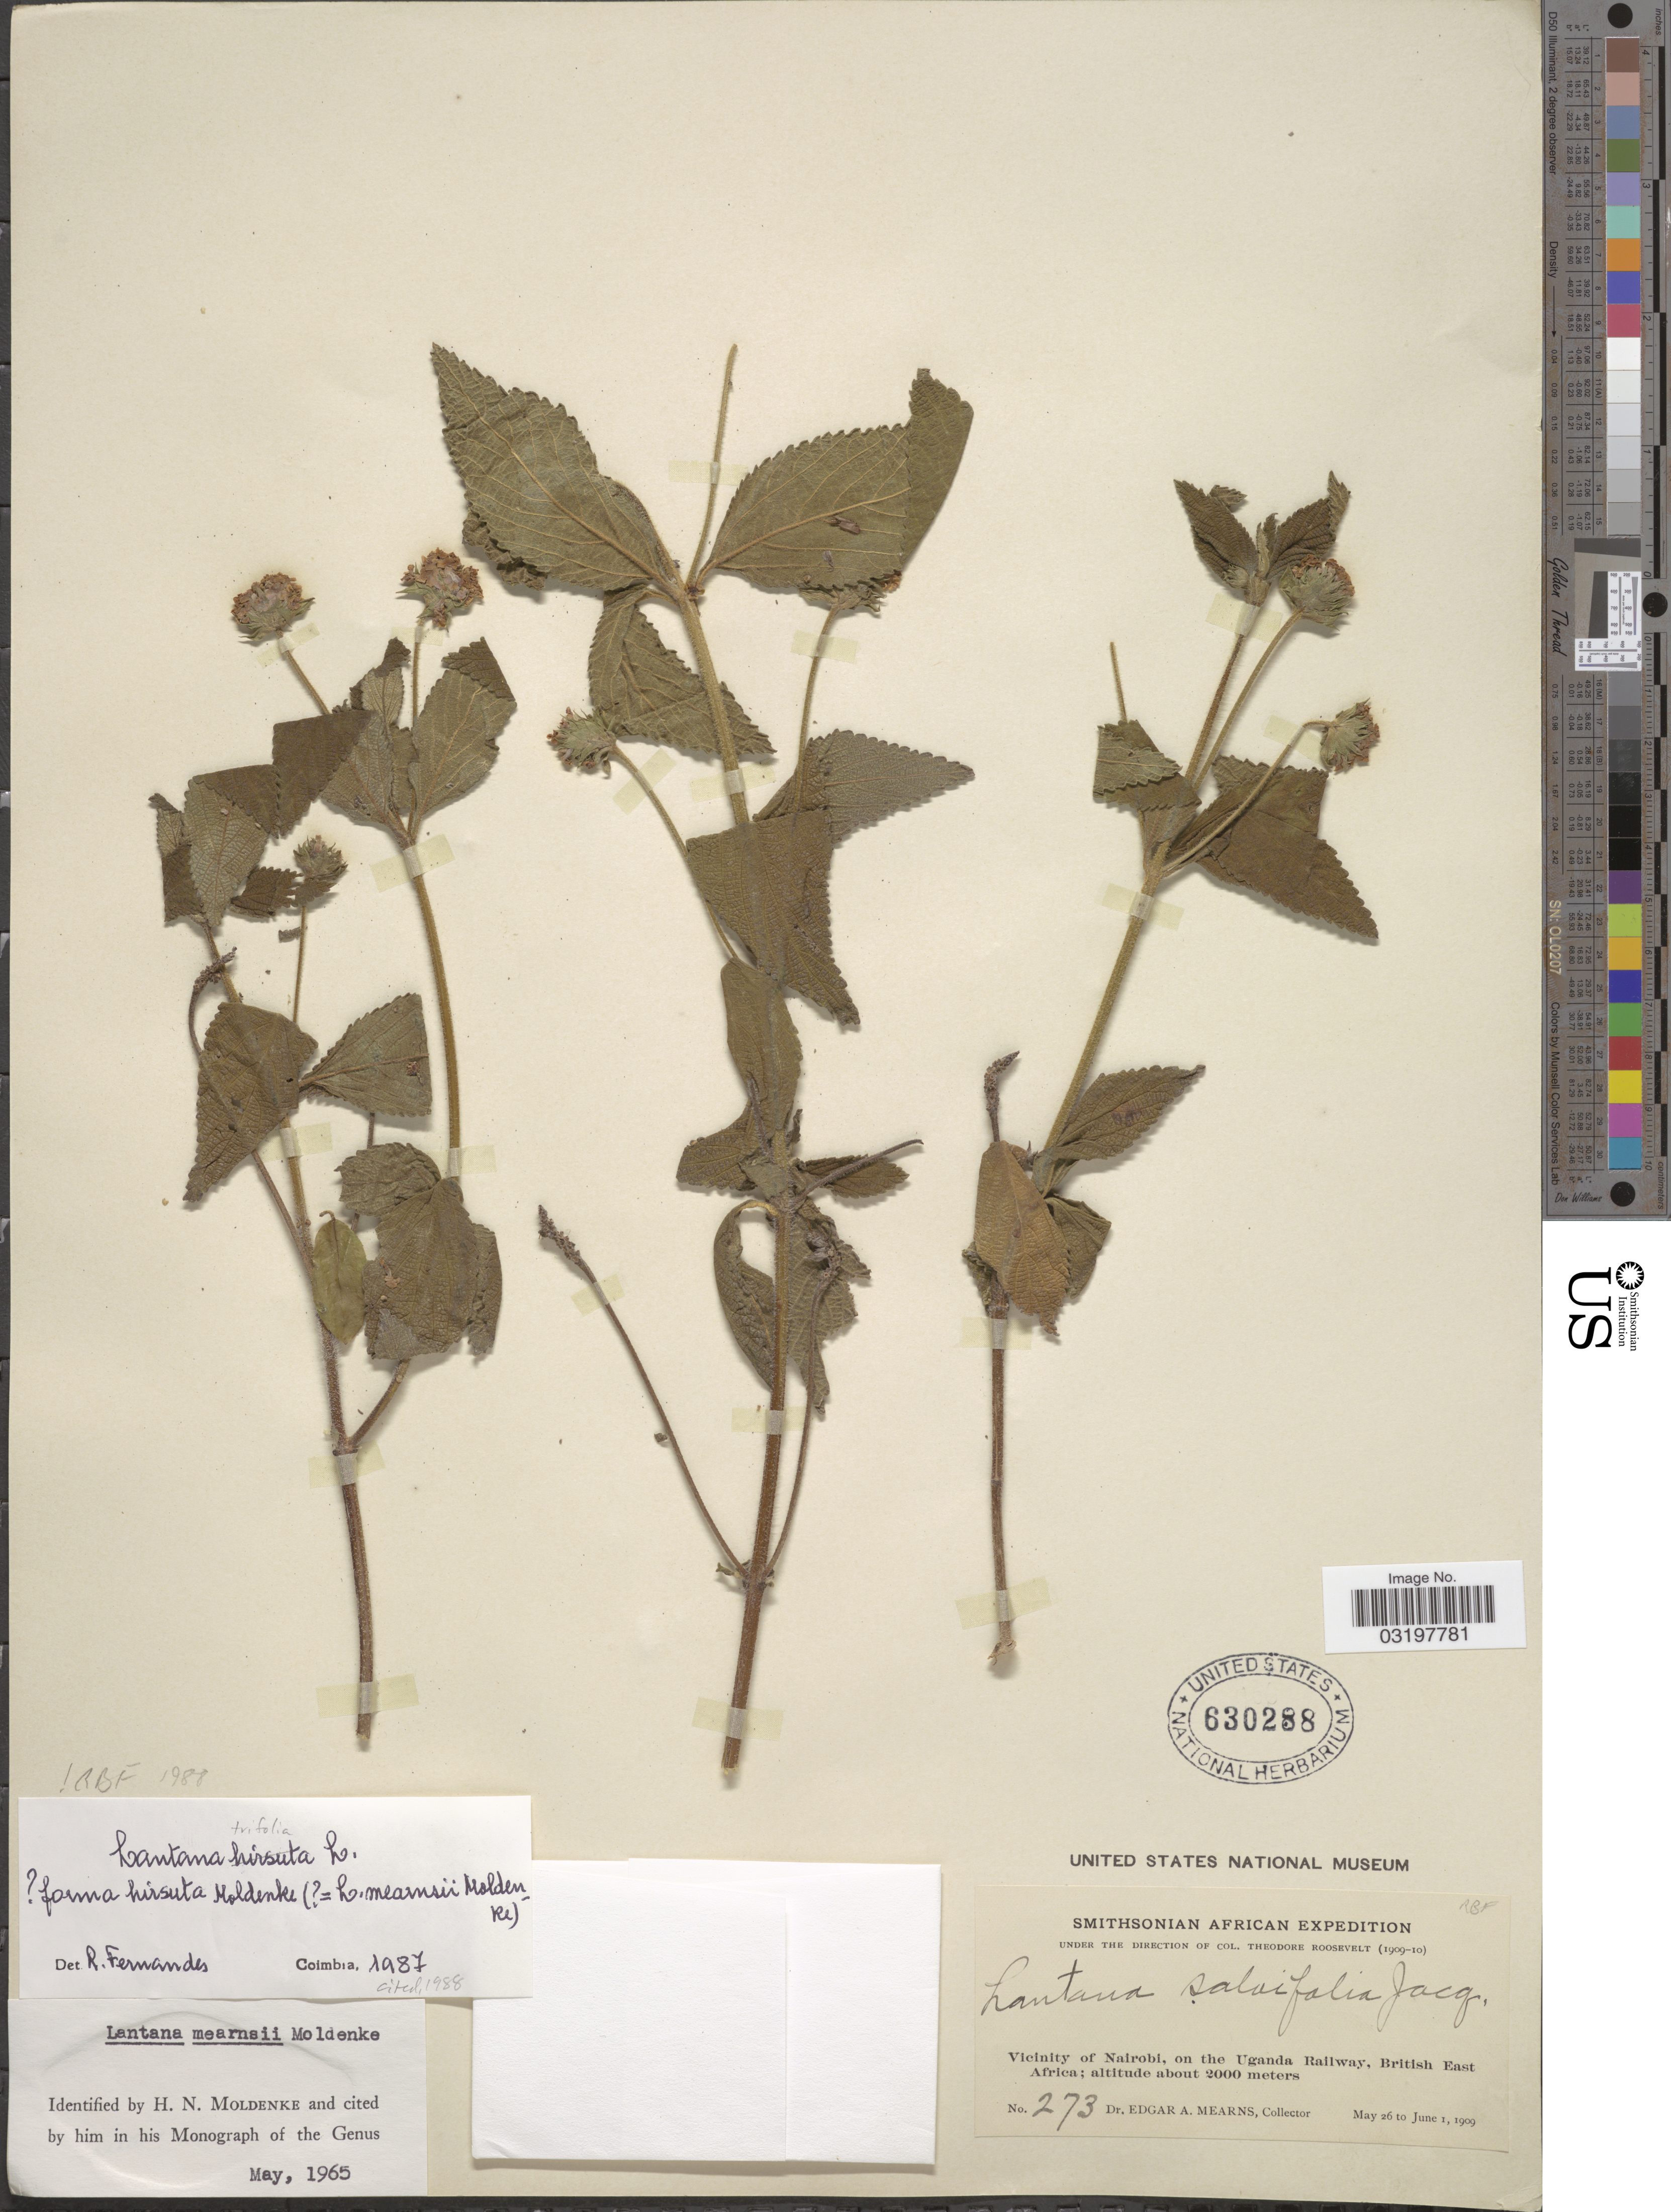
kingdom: Plantae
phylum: Tracheophyta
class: Magnoliopsida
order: Lamiales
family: Verbenaceae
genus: Lantana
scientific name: Lantana trifolia f. hirsuta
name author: Moldenke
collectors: E. A. Mearns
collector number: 273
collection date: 1909-05-26/1909-06-01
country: Kenya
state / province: Nairobi Area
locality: Vicinity of Nairobi, on the Uganda Railway, British East Africa.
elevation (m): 2000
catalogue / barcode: US 630288